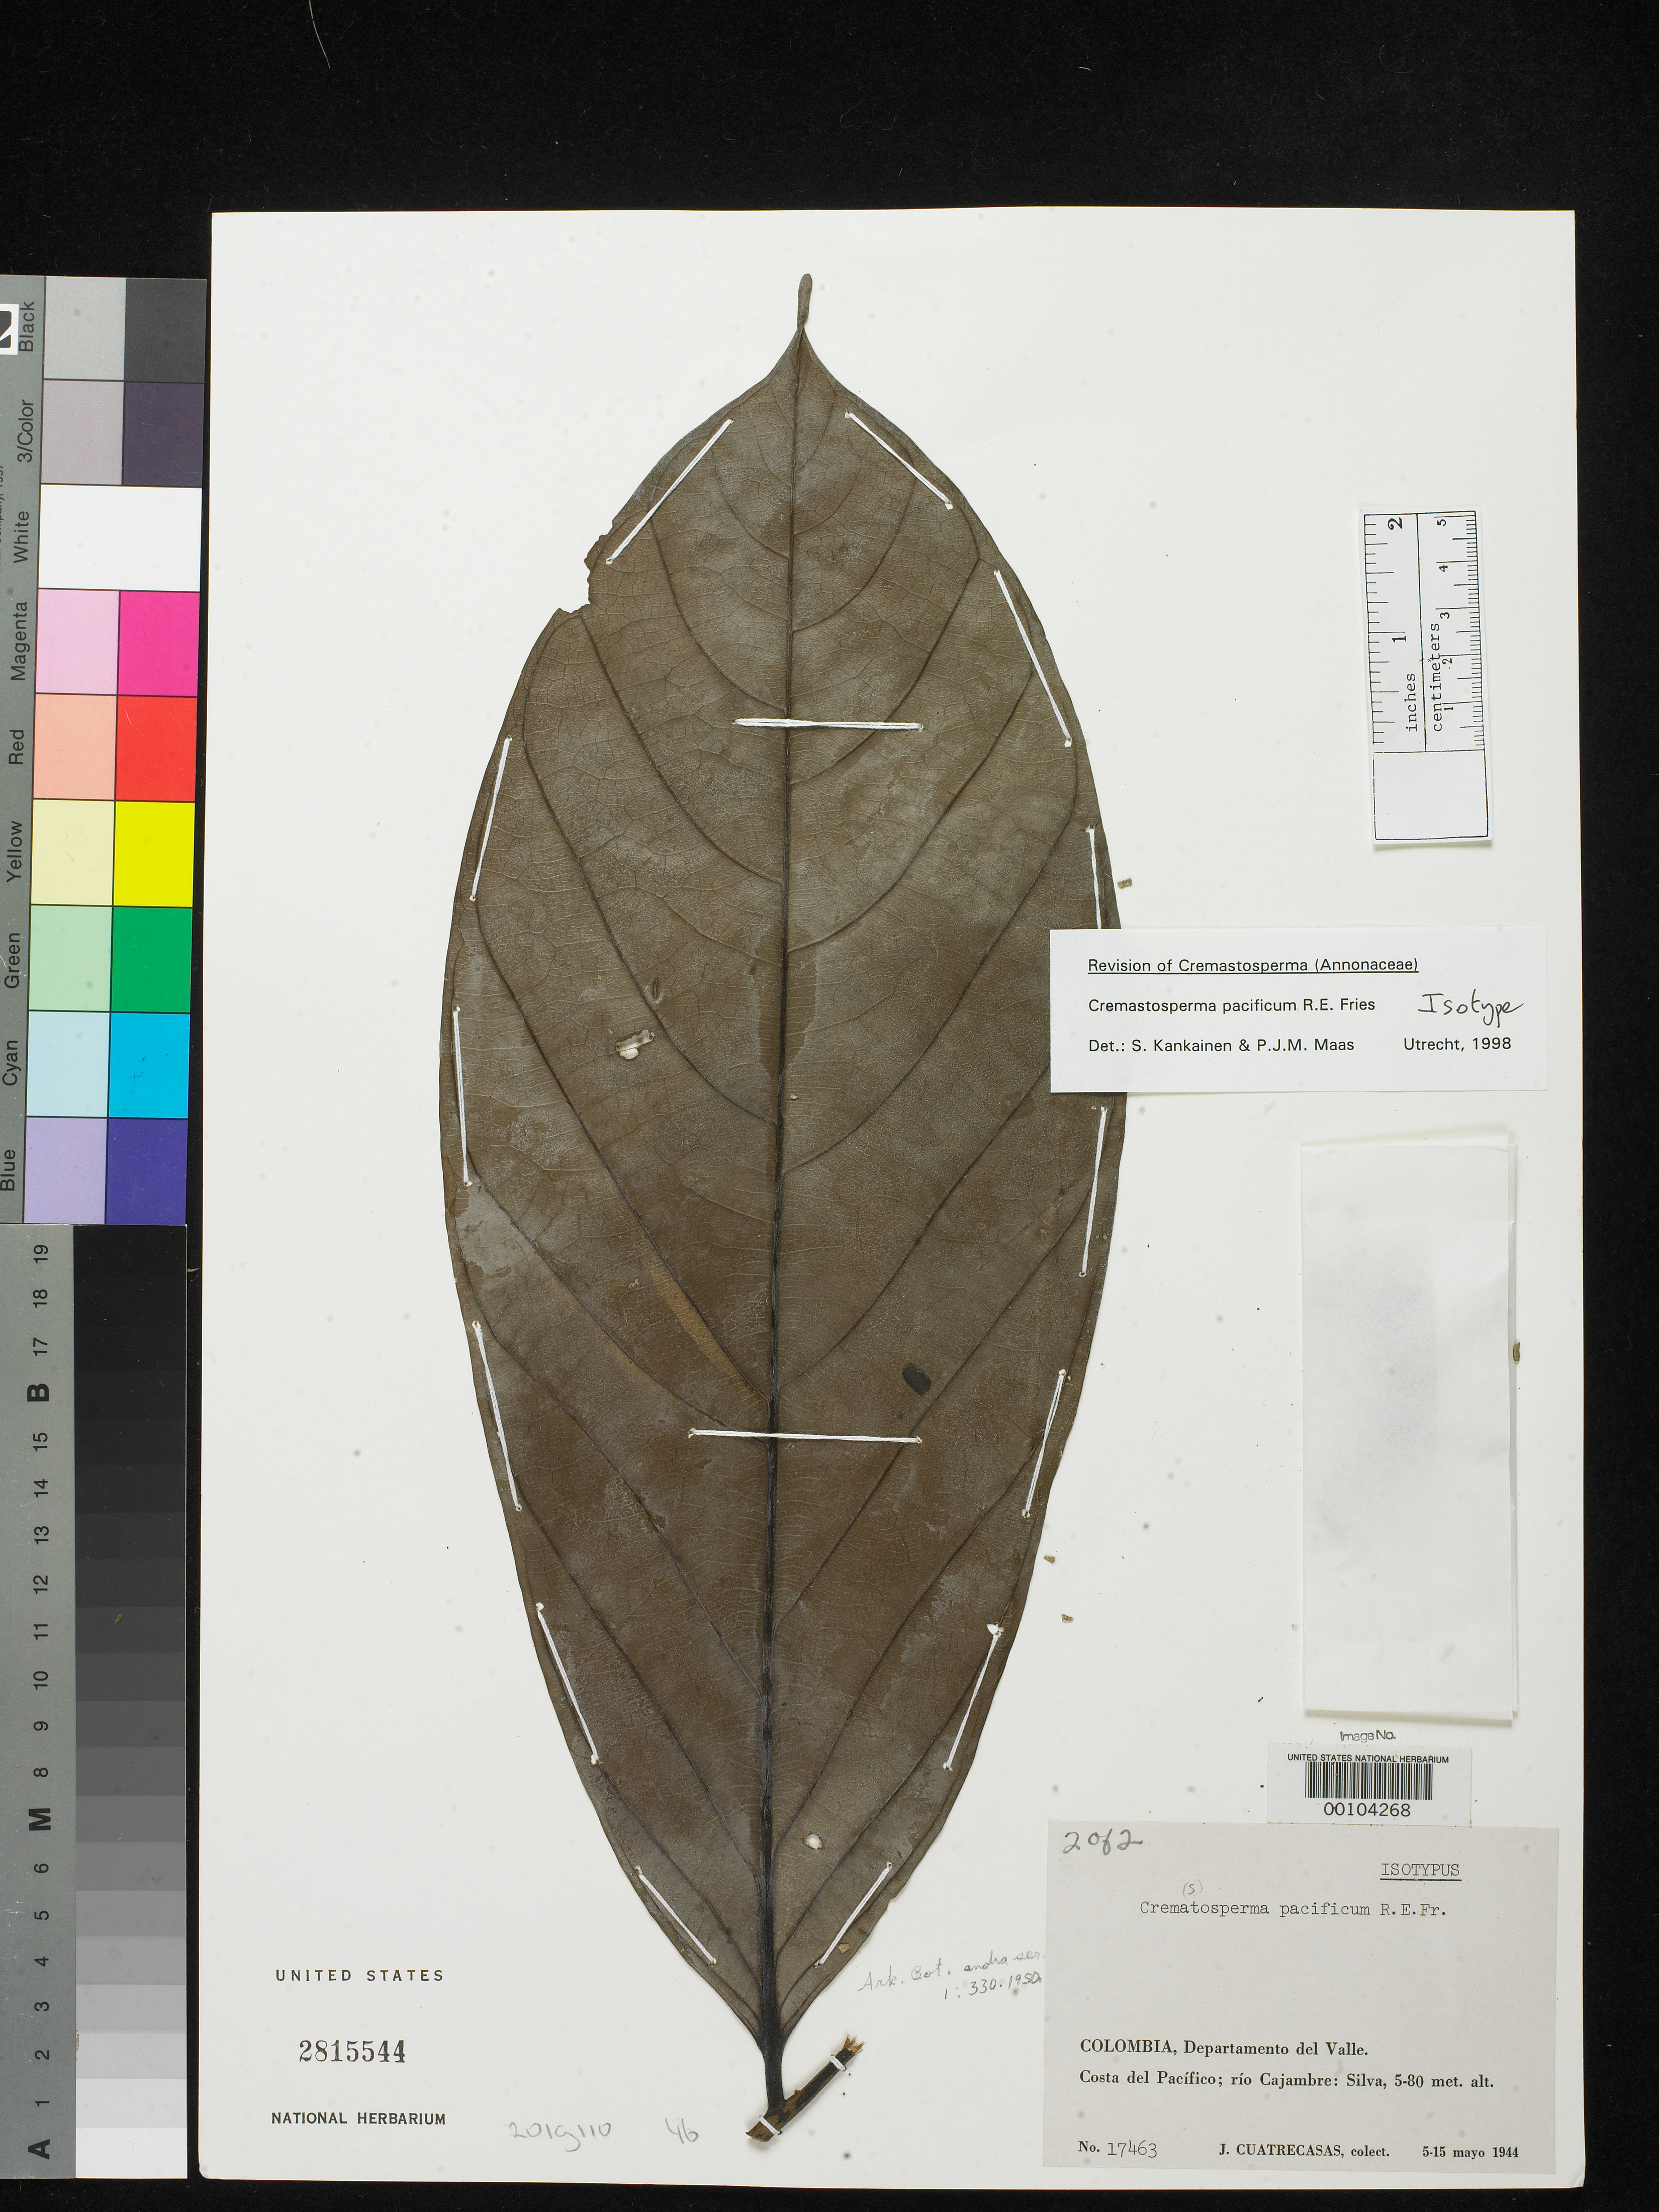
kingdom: Plantae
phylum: Tracheophyta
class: Magnoliopsida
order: Magnoliales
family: Annonaceae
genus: Cremastosperma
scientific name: Cremastosperma pacificum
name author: R.E. Fr.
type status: Isotype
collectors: J. Cuatrecasas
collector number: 17463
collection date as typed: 05 May 1944 to 15 May 1944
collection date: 1944-05-05/1944-05-15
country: Colombia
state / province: Valle del Cauca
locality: Pacific Coast, Rio Cajambre, Silva.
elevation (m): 5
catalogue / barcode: US 2815544